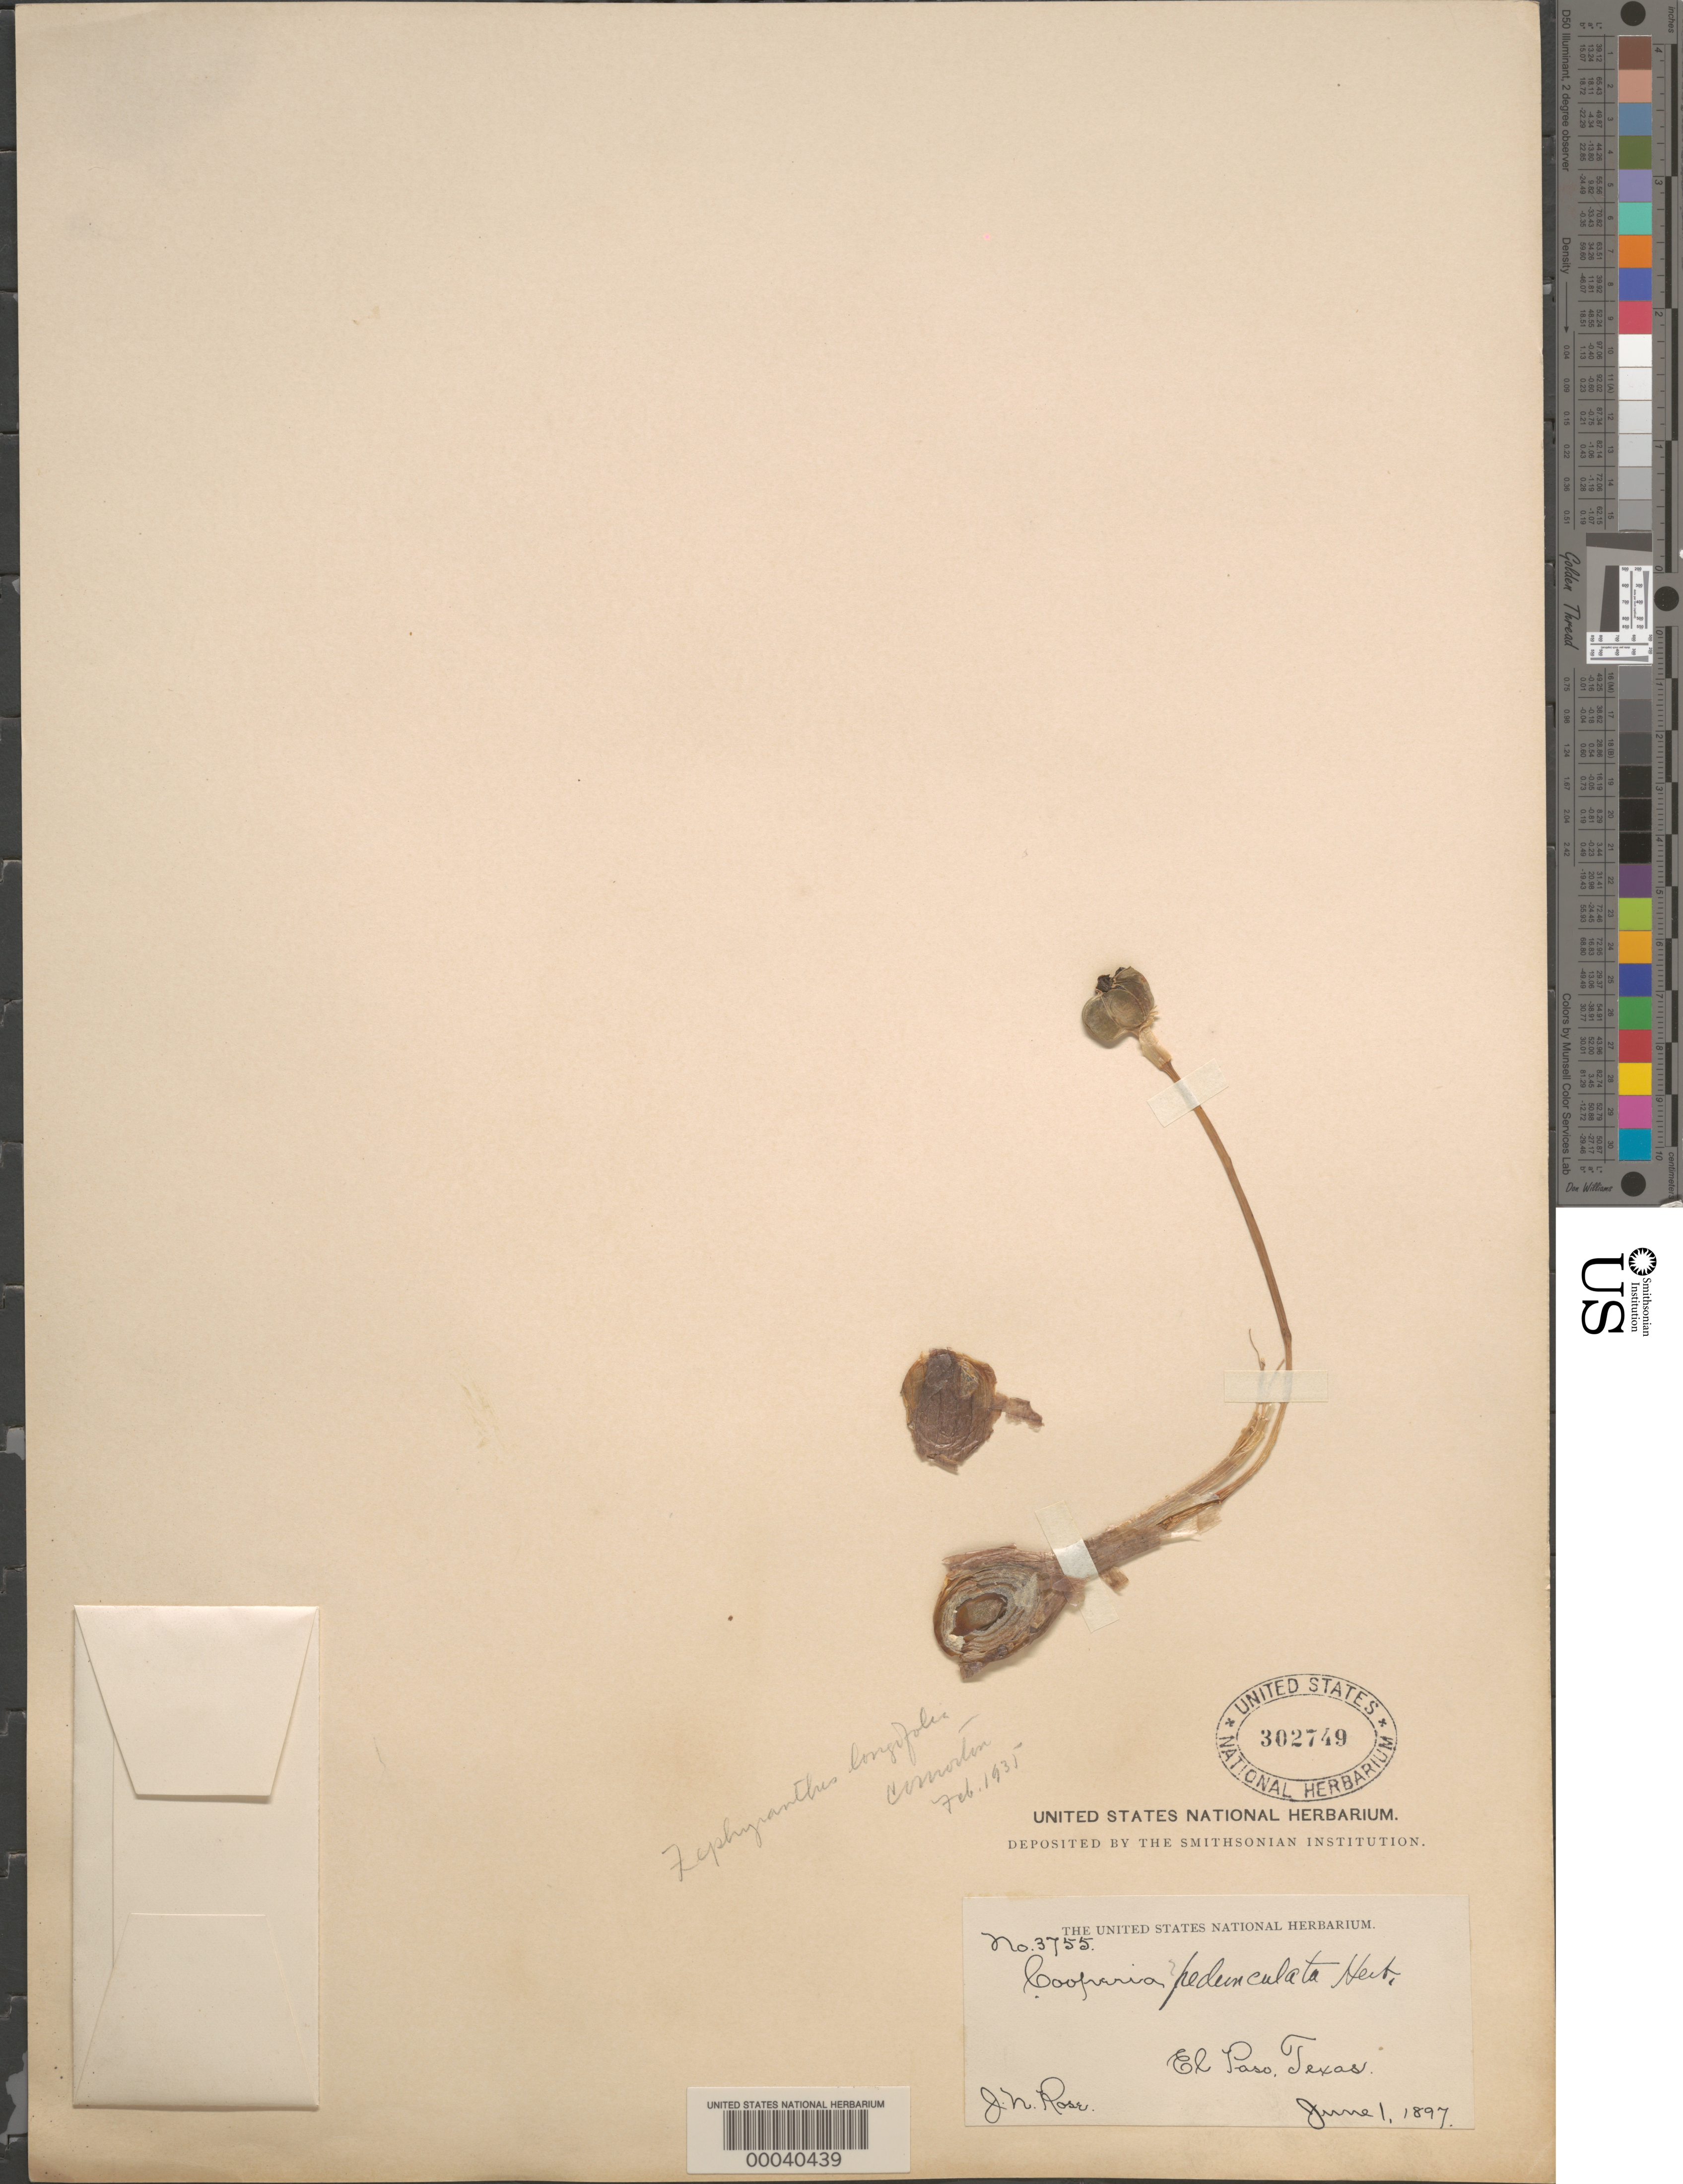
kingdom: Plantae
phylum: Tracheophyta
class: Liliopsida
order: Asparagales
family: Amaryllidaceae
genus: Zephyranthes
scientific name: Zephyranthes longifolia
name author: Hemsl.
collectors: J. N. Rose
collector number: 3755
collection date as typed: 01 Jun 1897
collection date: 1897-06-01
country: United States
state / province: Texas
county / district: El Paso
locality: El Paso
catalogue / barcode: US 302749